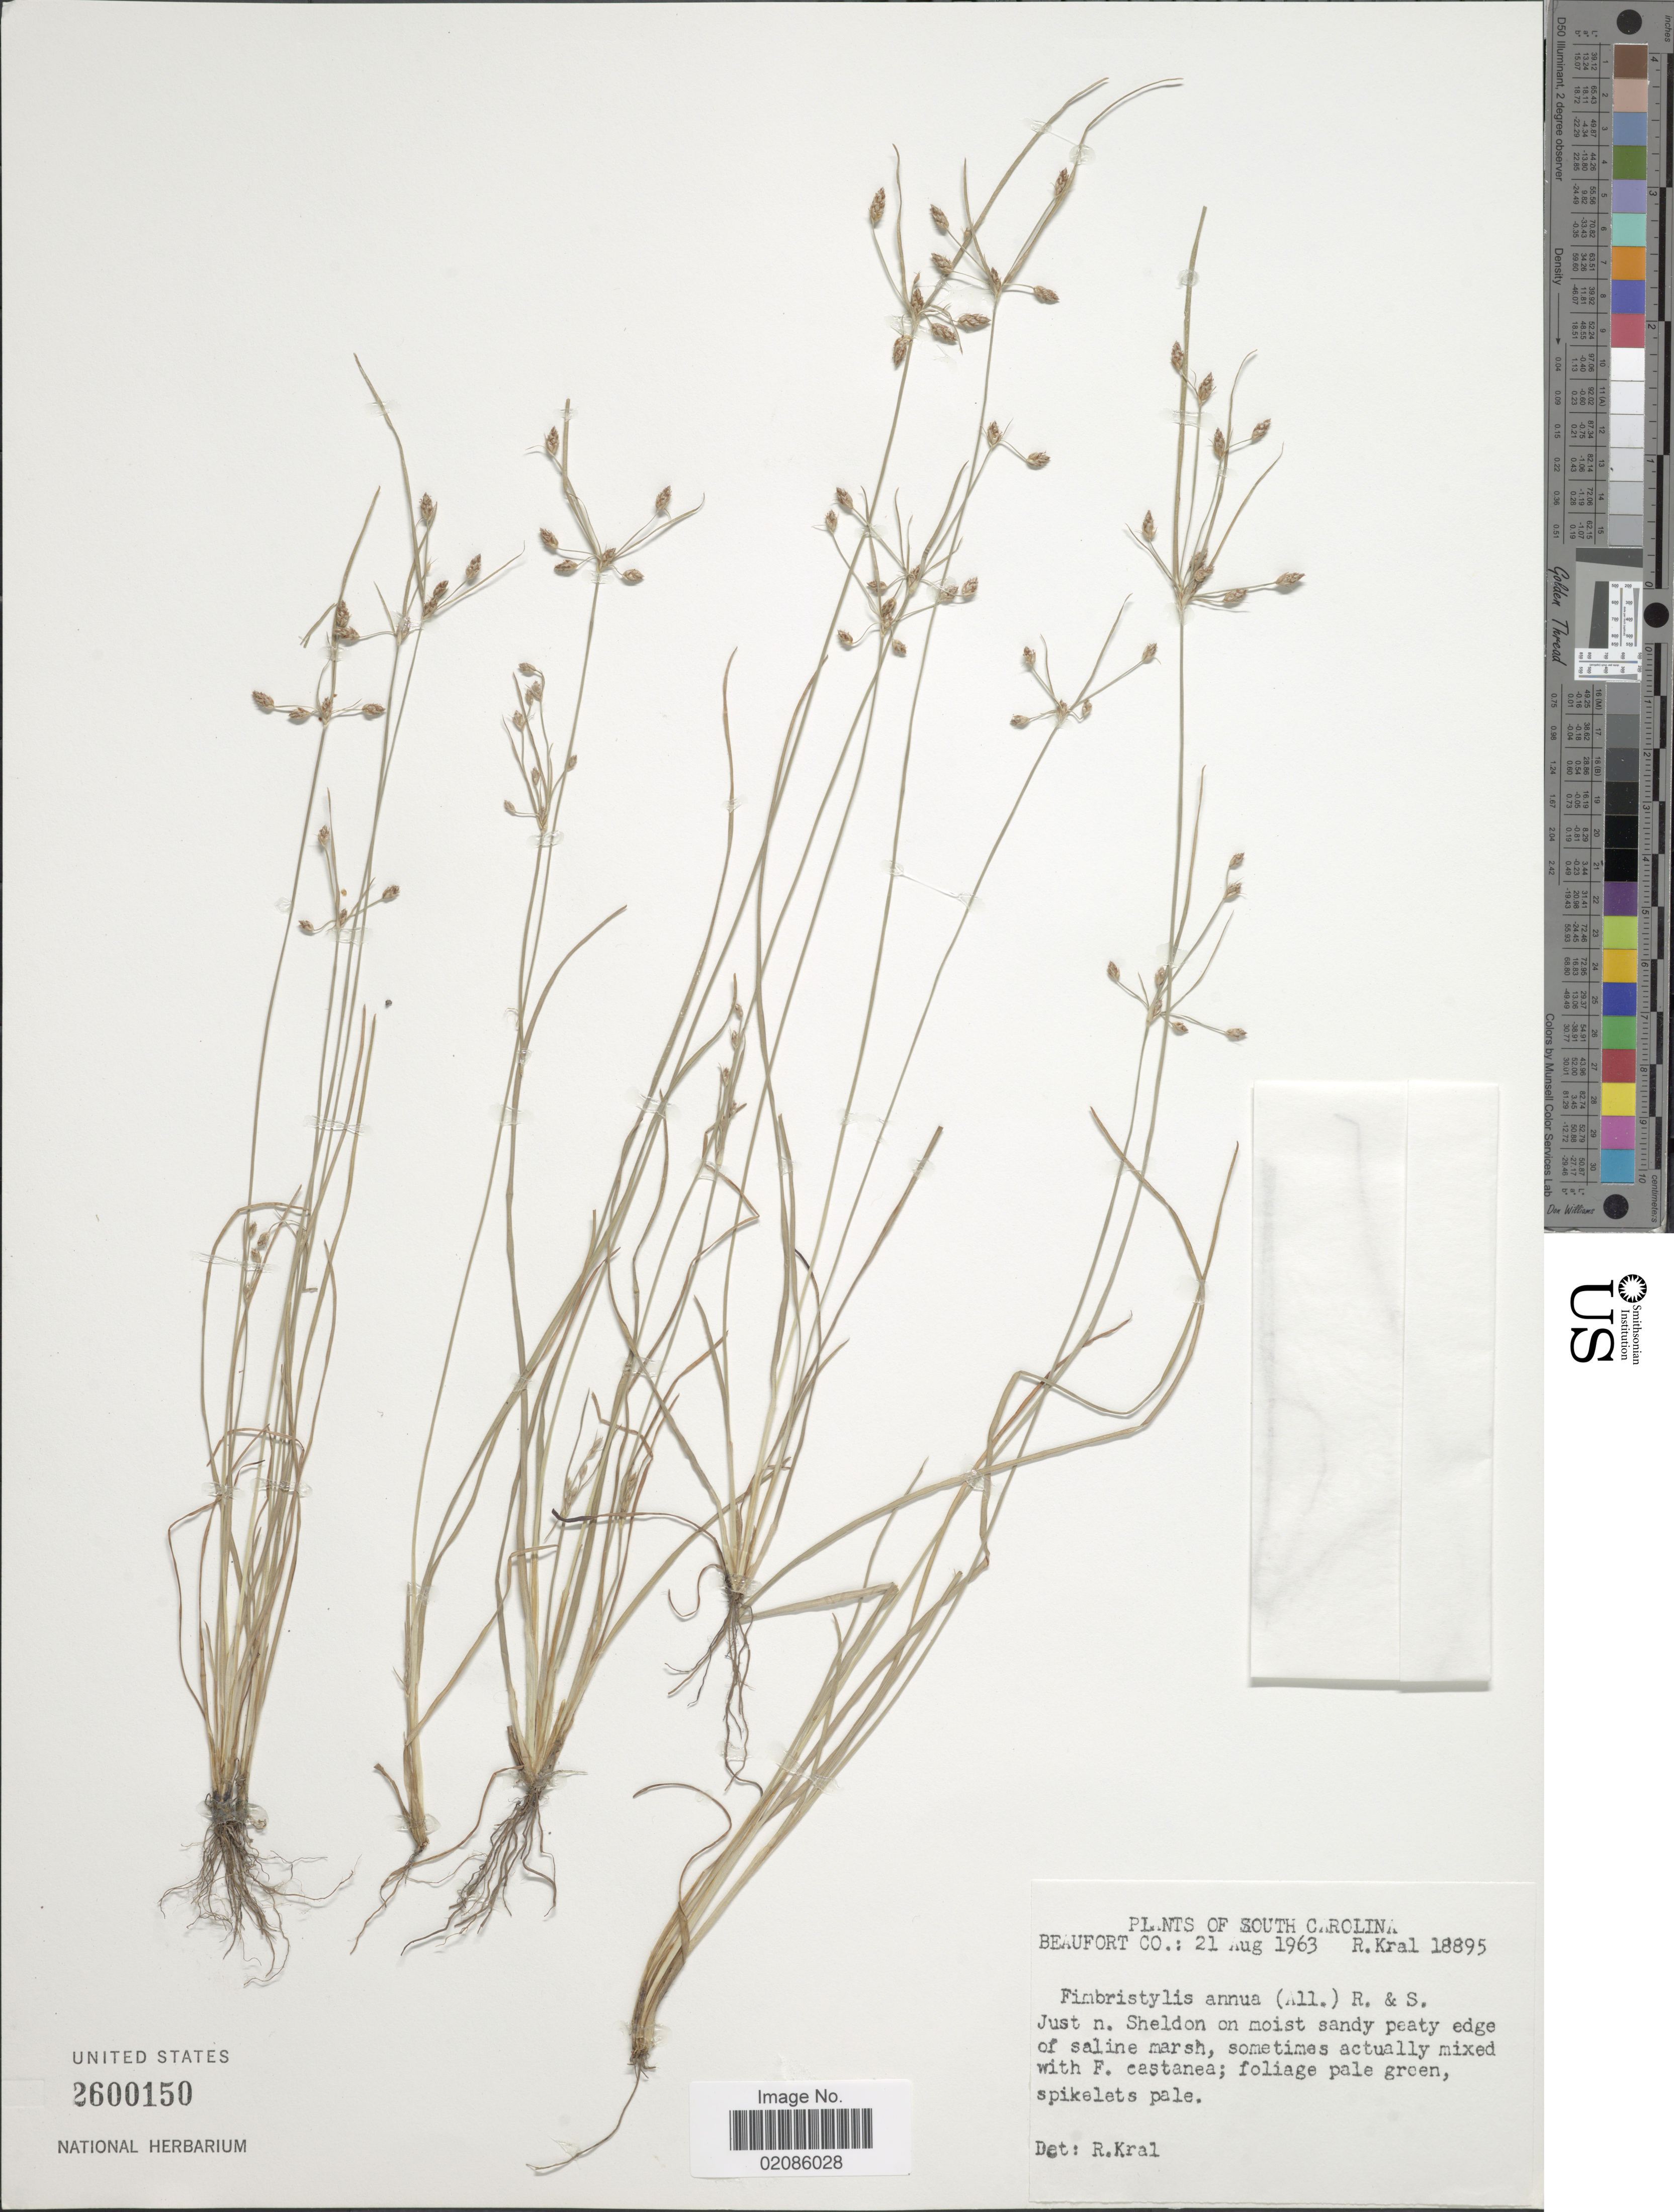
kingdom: Plantae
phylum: Tracheophyta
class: Liliopsida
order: Poales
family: Cyperaceae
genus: Fimbristylis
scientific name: Fimbristylis annua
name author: (All.) Roem. & Schult.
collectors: R. Kral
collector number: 18895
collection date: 1963-08-21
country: United States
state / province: South Carolina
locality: Beaufort Co. Just n. Sheldon on moist sandy peaty edge of saline marsh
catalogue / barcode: US 2600150